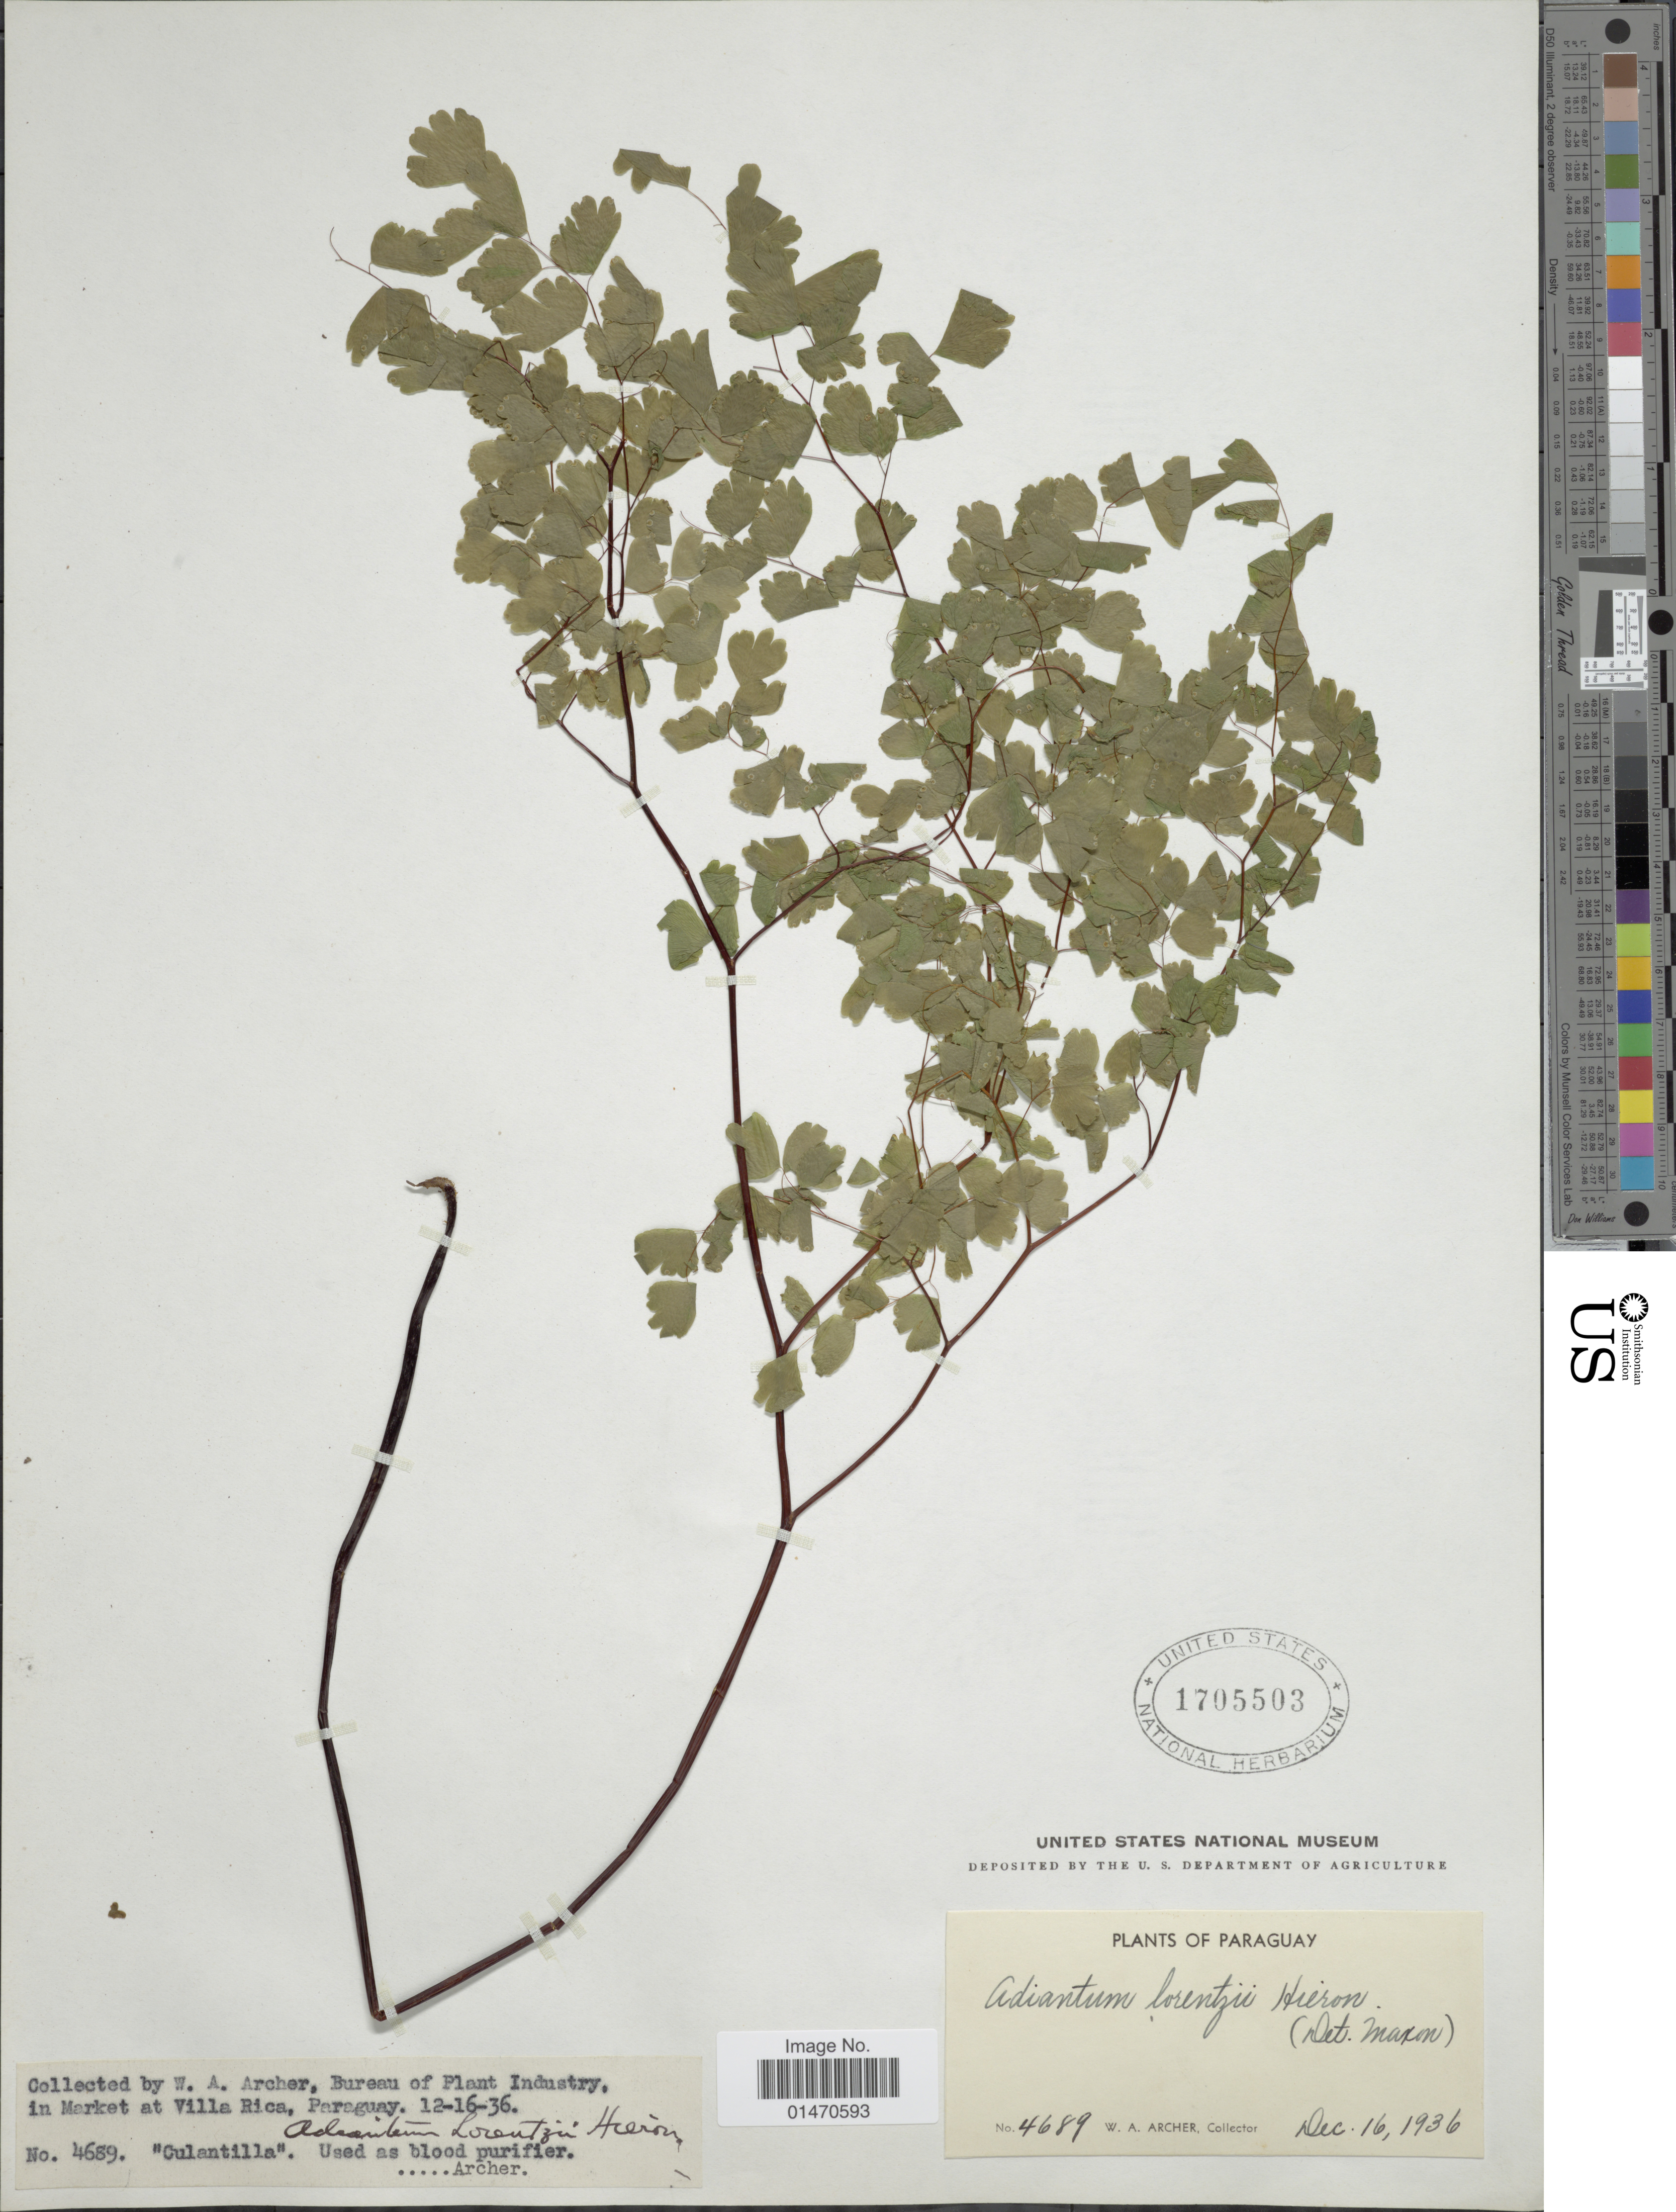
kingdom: Plantae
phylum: Tracheophyta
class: Polypodiopsida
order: Polypodiales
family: Pteridaceae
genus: Adiantum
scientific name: Adiantum lorentzii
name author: Hieron.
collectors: W. A. Archer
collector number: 4689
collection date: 1936-12-16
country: Paraguay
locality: In market at Villa Rica, Paraguay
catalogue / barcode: US 1705503